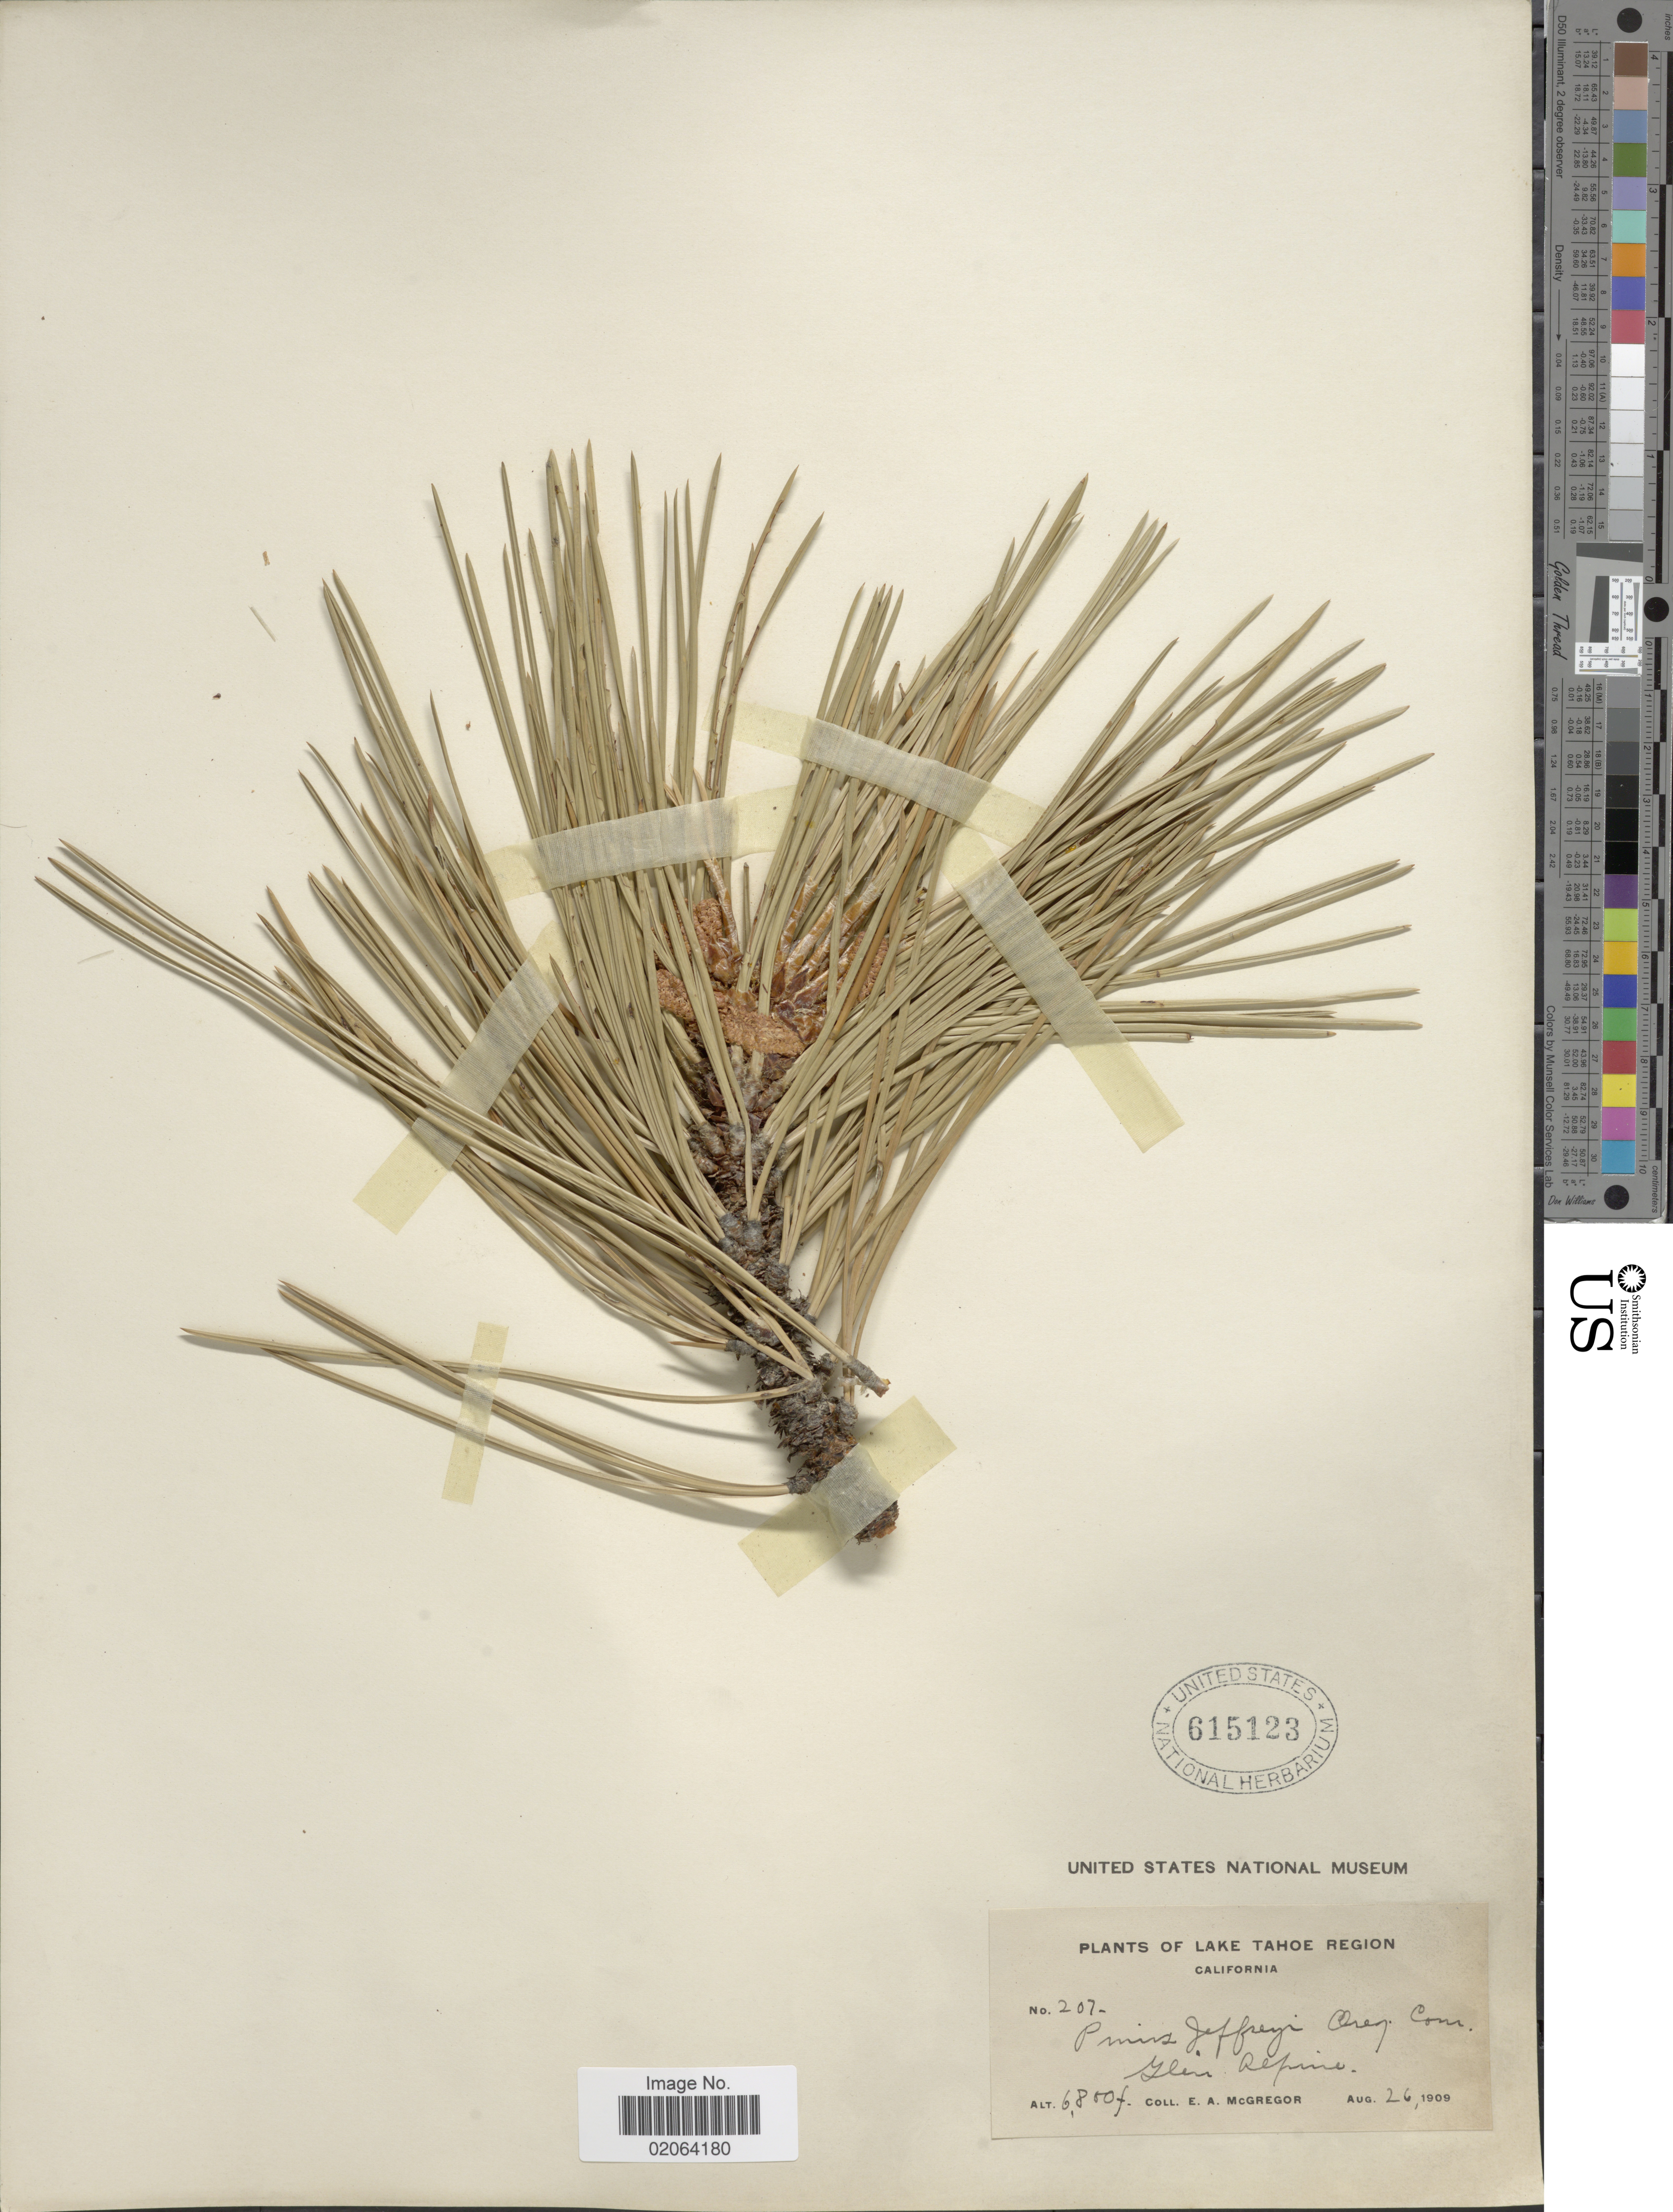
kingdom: Plantae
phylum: Tracheophyta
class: Pinopsida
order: Pinales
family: Pinaceae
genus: Pinus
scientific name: Pinus jeffreyi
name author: Balf.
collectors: E. A. McGregor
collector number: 207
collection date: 1909-08-26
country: United States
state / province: California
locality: Lake Tahoe Region. Glen alpine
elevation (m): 2073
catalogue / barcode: US 615123